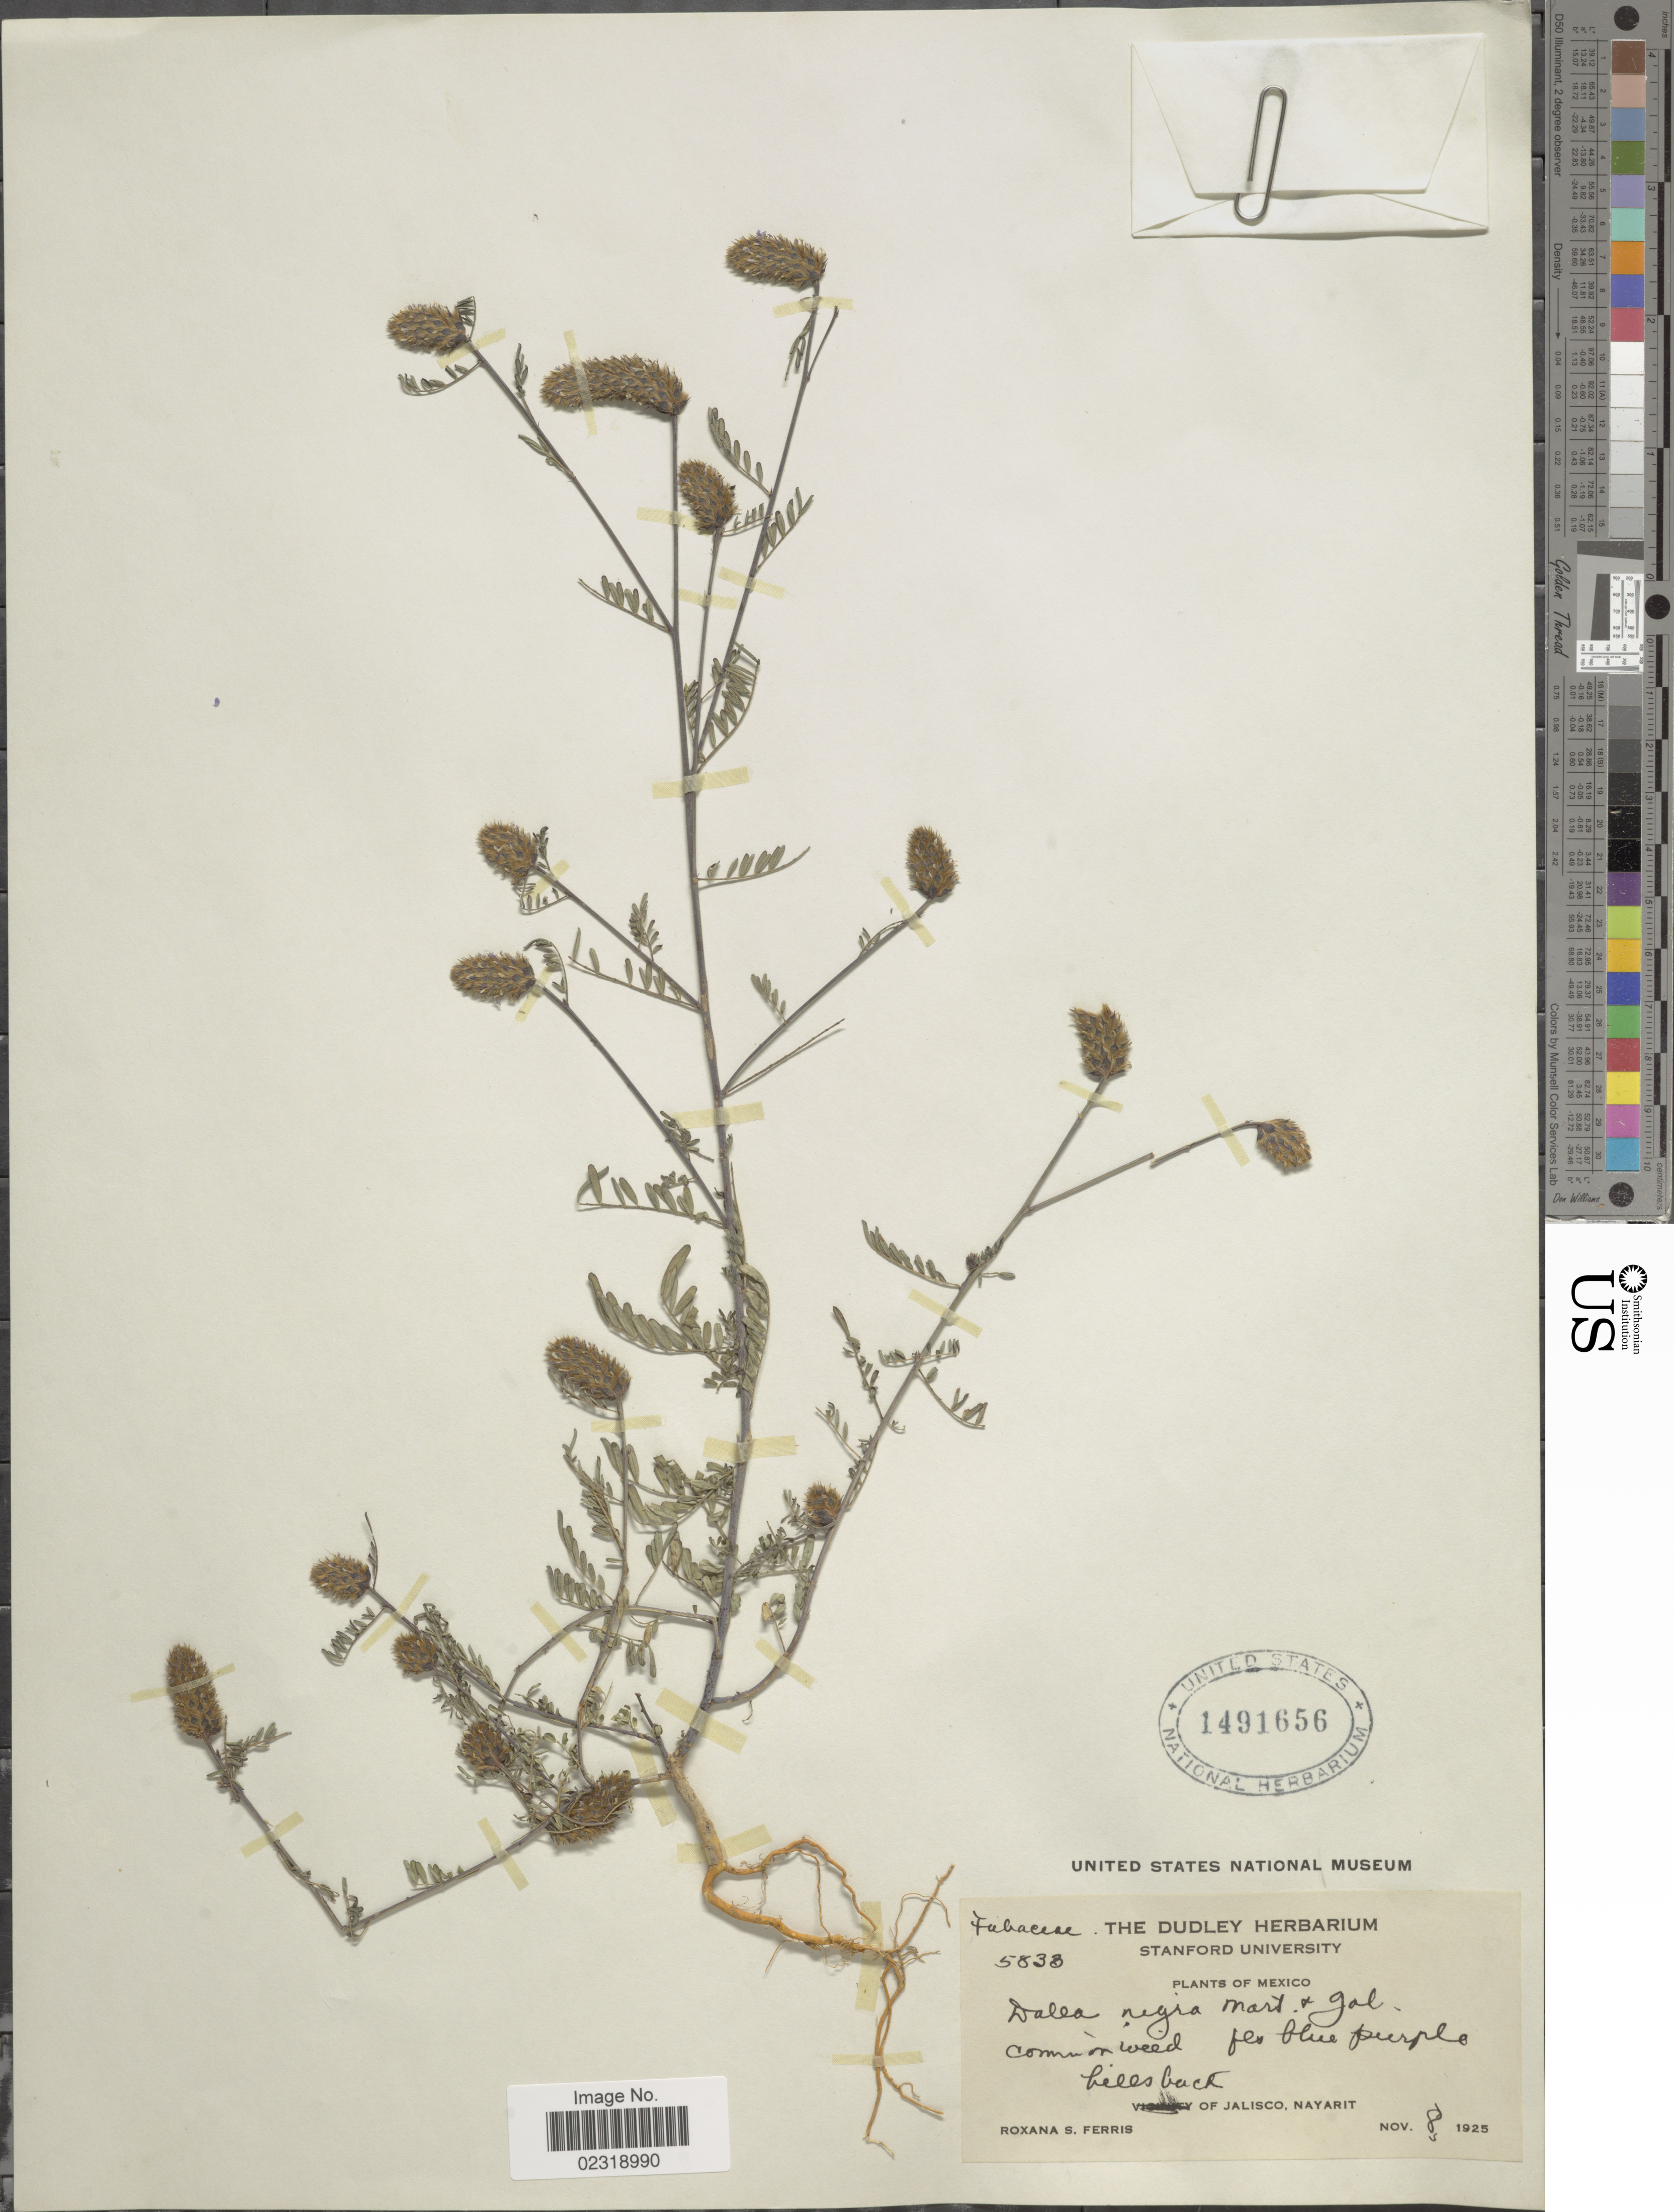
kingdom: Plantae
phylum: Tracheophyta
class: Magnoliopsida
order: Fabales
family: Fabaceae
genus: Dalea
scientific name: Dalea cliffortiana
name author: Willd.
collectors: R. S. Ferris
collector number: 5833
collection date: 1925-11-08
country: Mexico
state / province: Jalisco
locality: Hills back of Jalisco, Nayarit.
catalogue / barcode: US 1491656